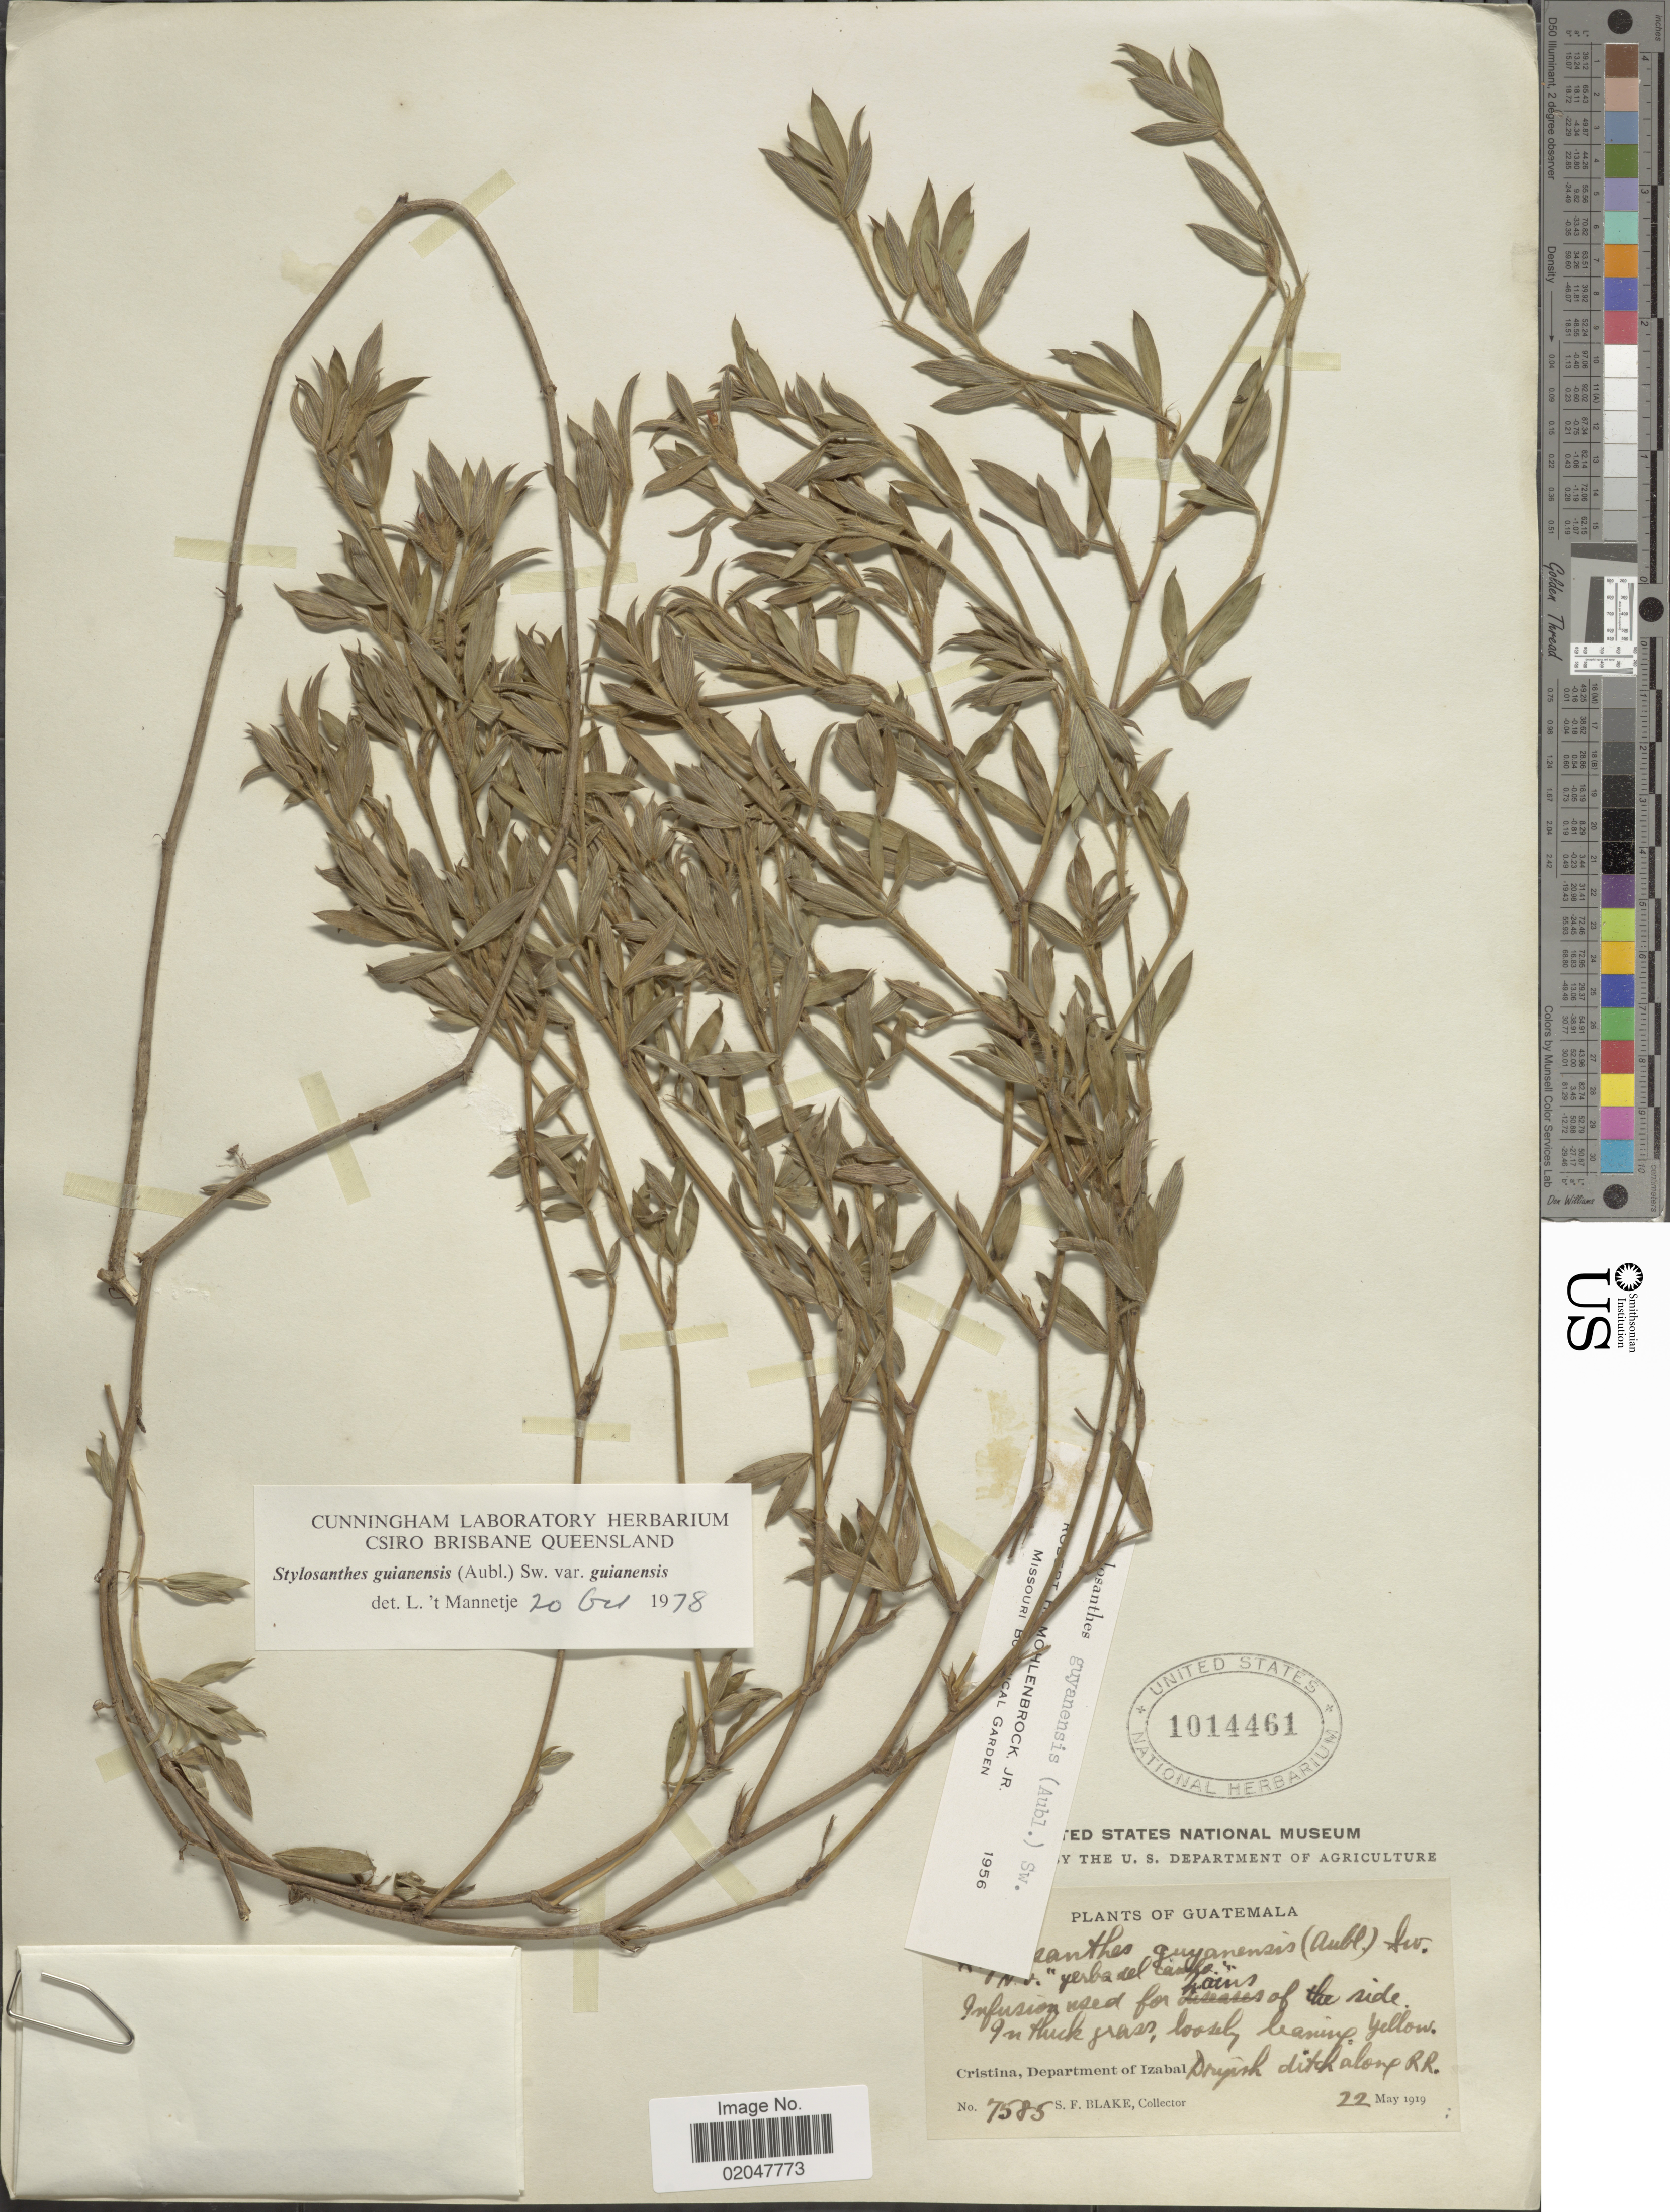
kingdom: Plantae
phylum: Tracheophyta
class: Magnoliopsida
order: Fabales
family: Fabaceae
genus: Stylosanthes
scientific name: Stylosanthes guianensis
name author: (Aubl.) Sw.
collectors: S. Blake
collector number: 7585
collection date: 1919-05-22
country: Guatemala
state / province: Izabal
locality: Cristina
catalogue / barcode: US 1014461